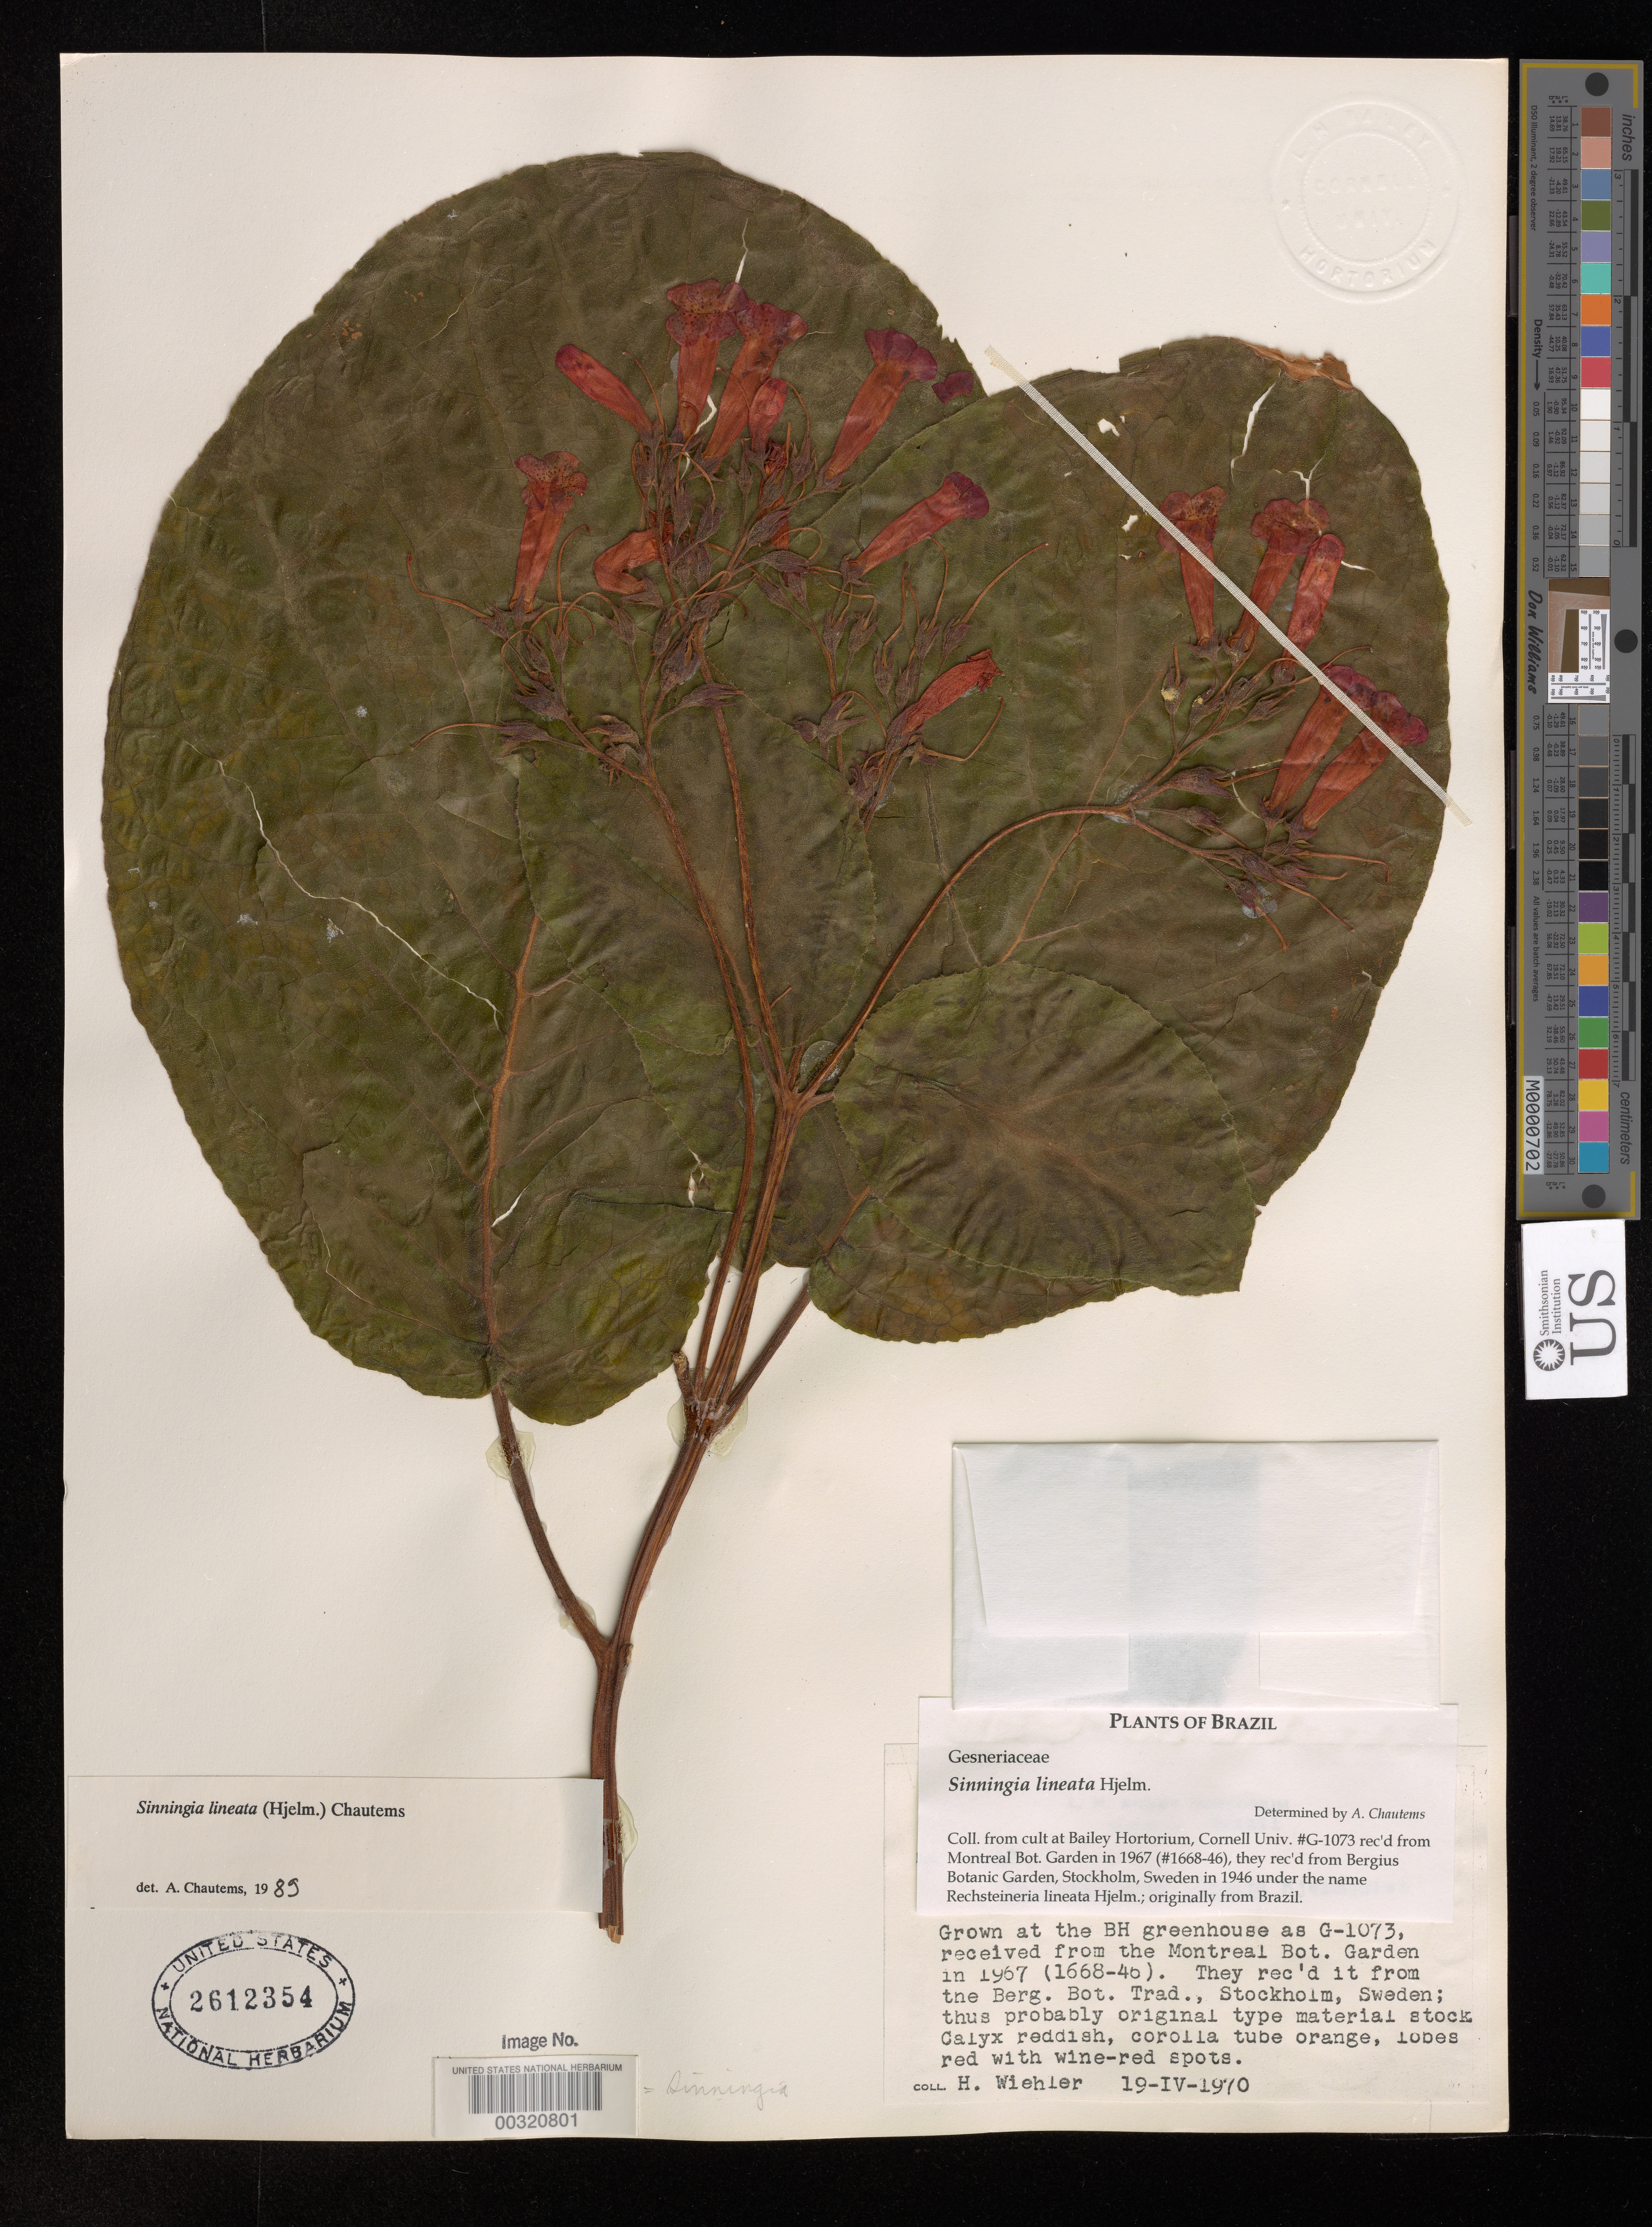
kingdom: Plantae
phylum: Tracheophyta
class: Magnoliopsida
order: Lamiales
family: Gesneriaceae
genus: Sinningia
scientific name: Sinningia lineata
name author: (Hjelmq.) Chautems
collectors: H. J. Wiehler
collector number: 7032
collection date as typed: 19-IV-1970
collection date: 1970-04-19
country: United States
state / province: New York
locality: Bailey Hortorium, Cornell University.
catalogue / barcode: US 2612354